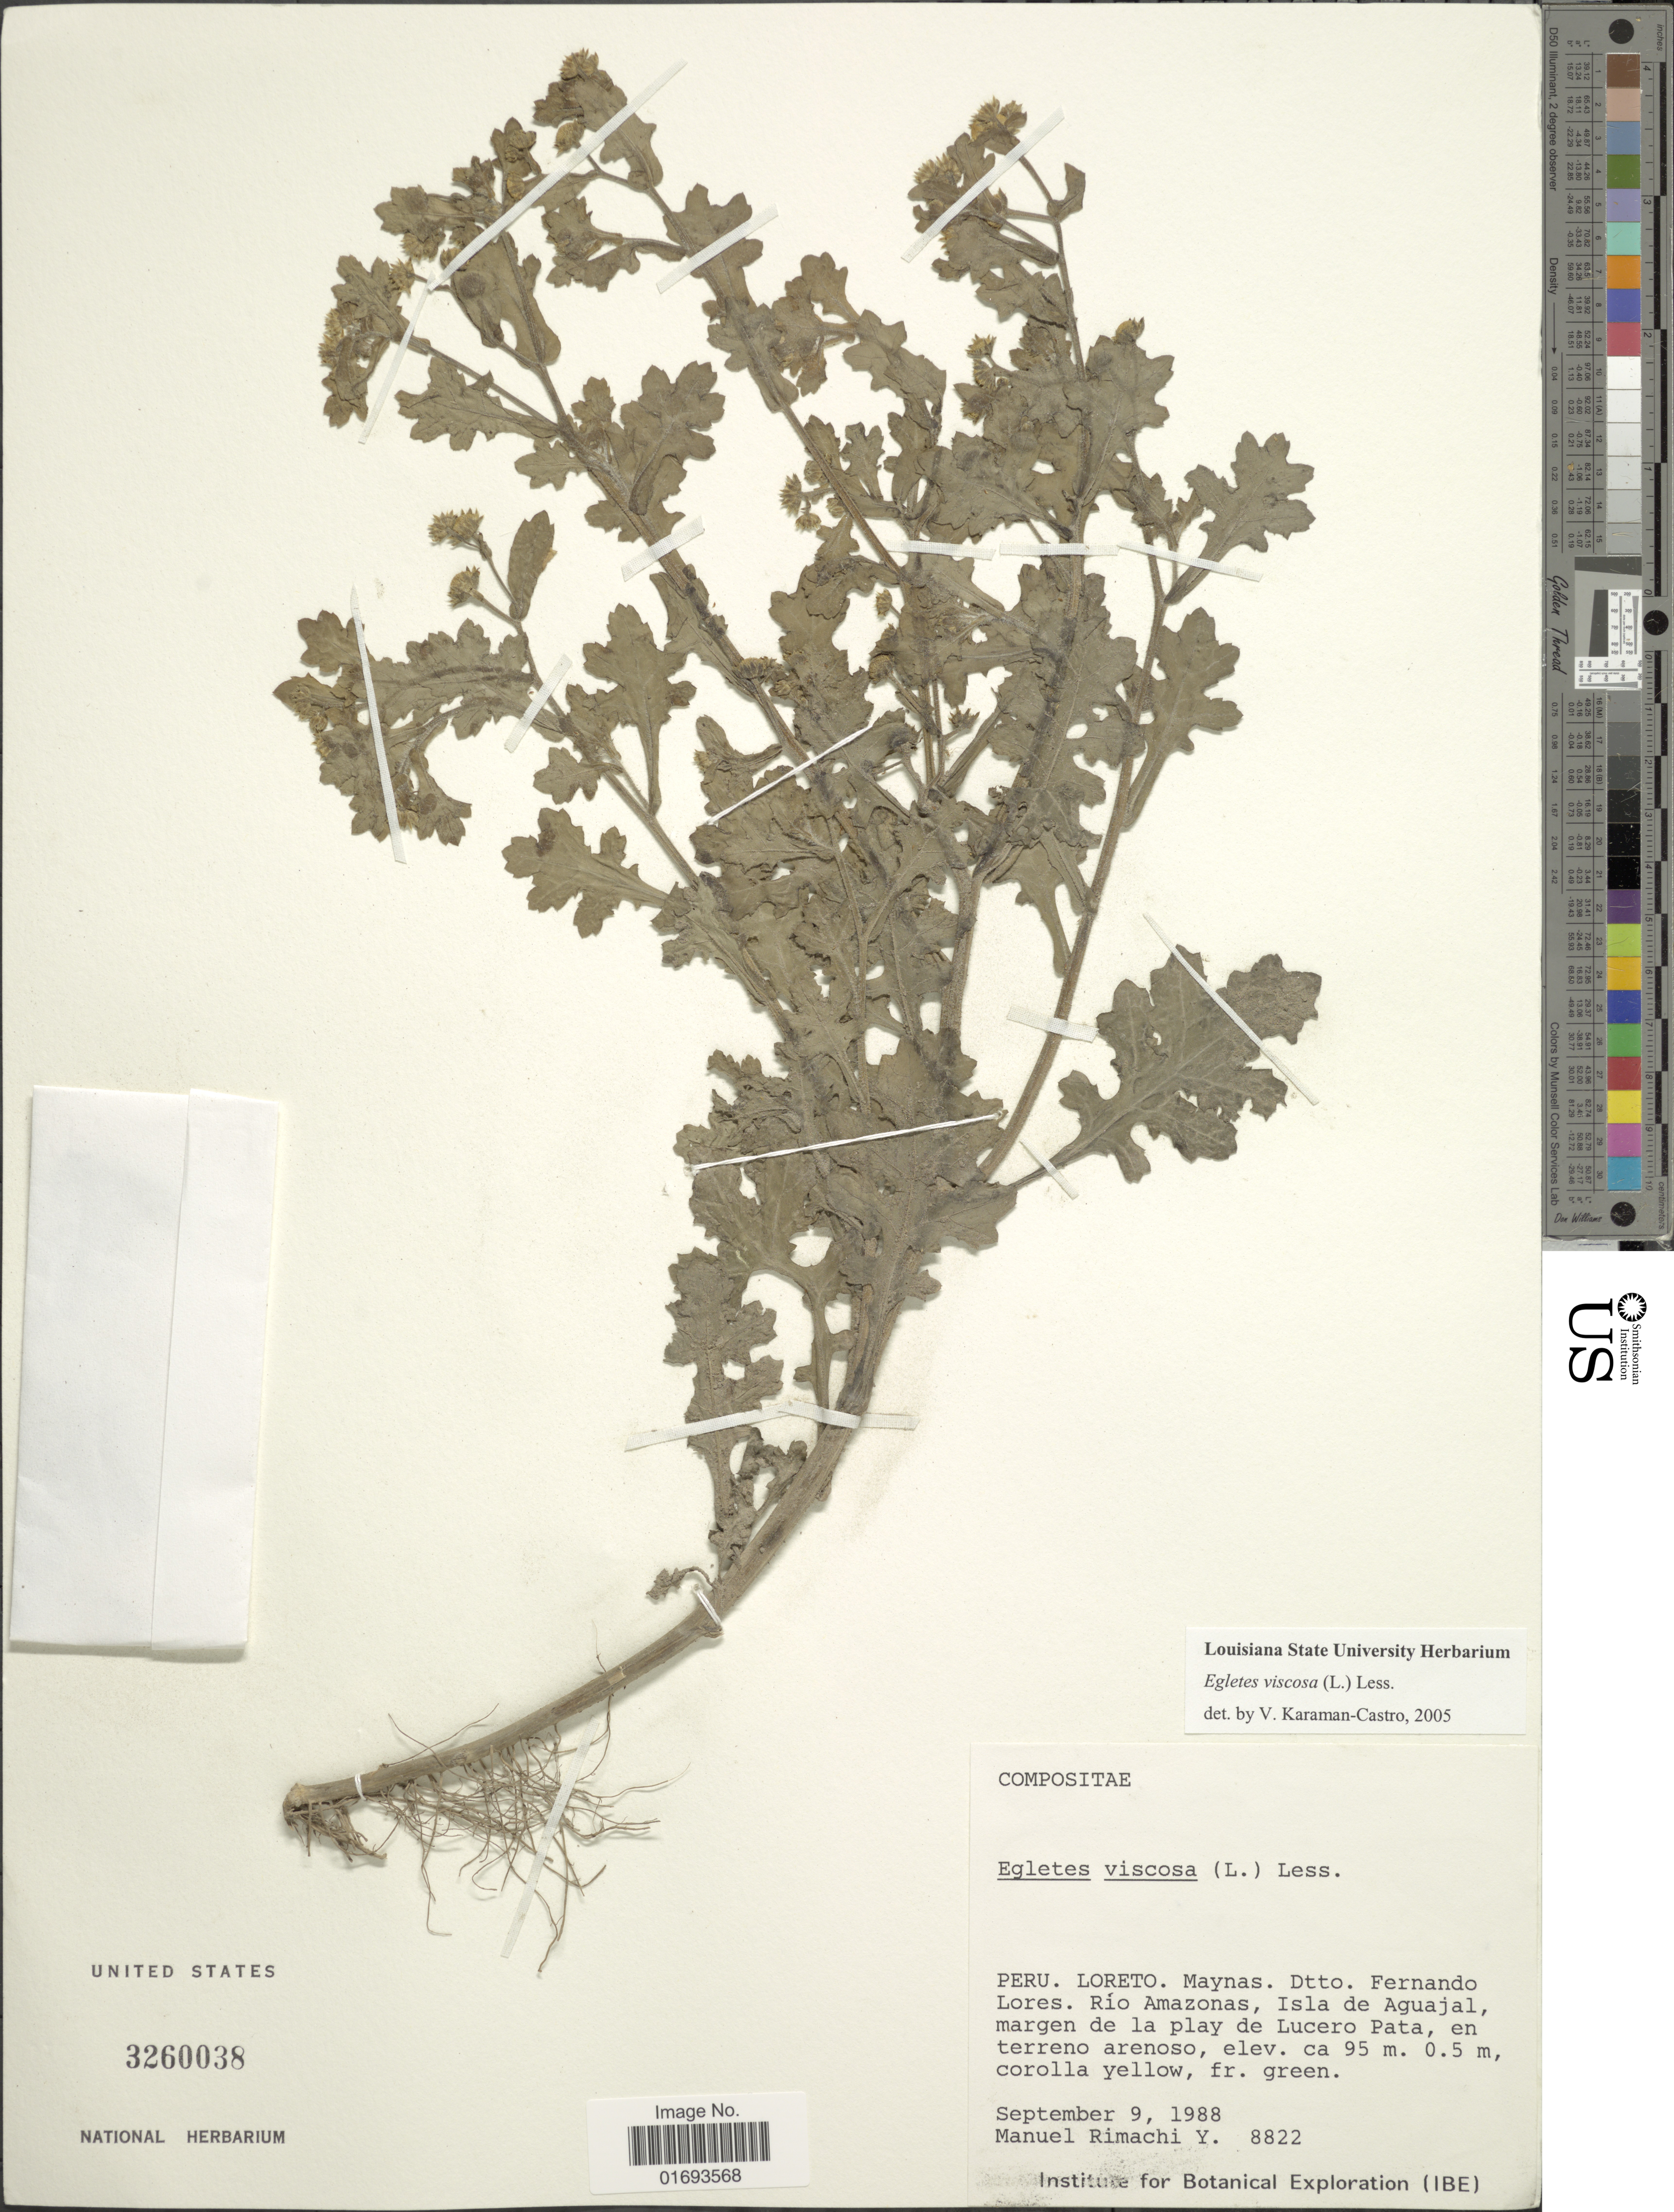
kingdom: Plantae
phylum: Tracheophyta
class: Magnoliopsida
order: Asterales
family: Asteraceae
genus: Egletes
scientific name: Egletes viscosa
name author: (L.) Less.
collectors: M. Rimachi Y.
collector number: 8822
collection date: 1988-09-09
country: Peru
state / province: Loreto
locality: Peru. Loreto. Maynas. Dtto. Fernando Lores. Rio Amazonas, Isla de Aguajal, margen de la play de Lucero Pata, en terreno arenoso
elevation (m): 95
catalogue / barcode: US 3260038